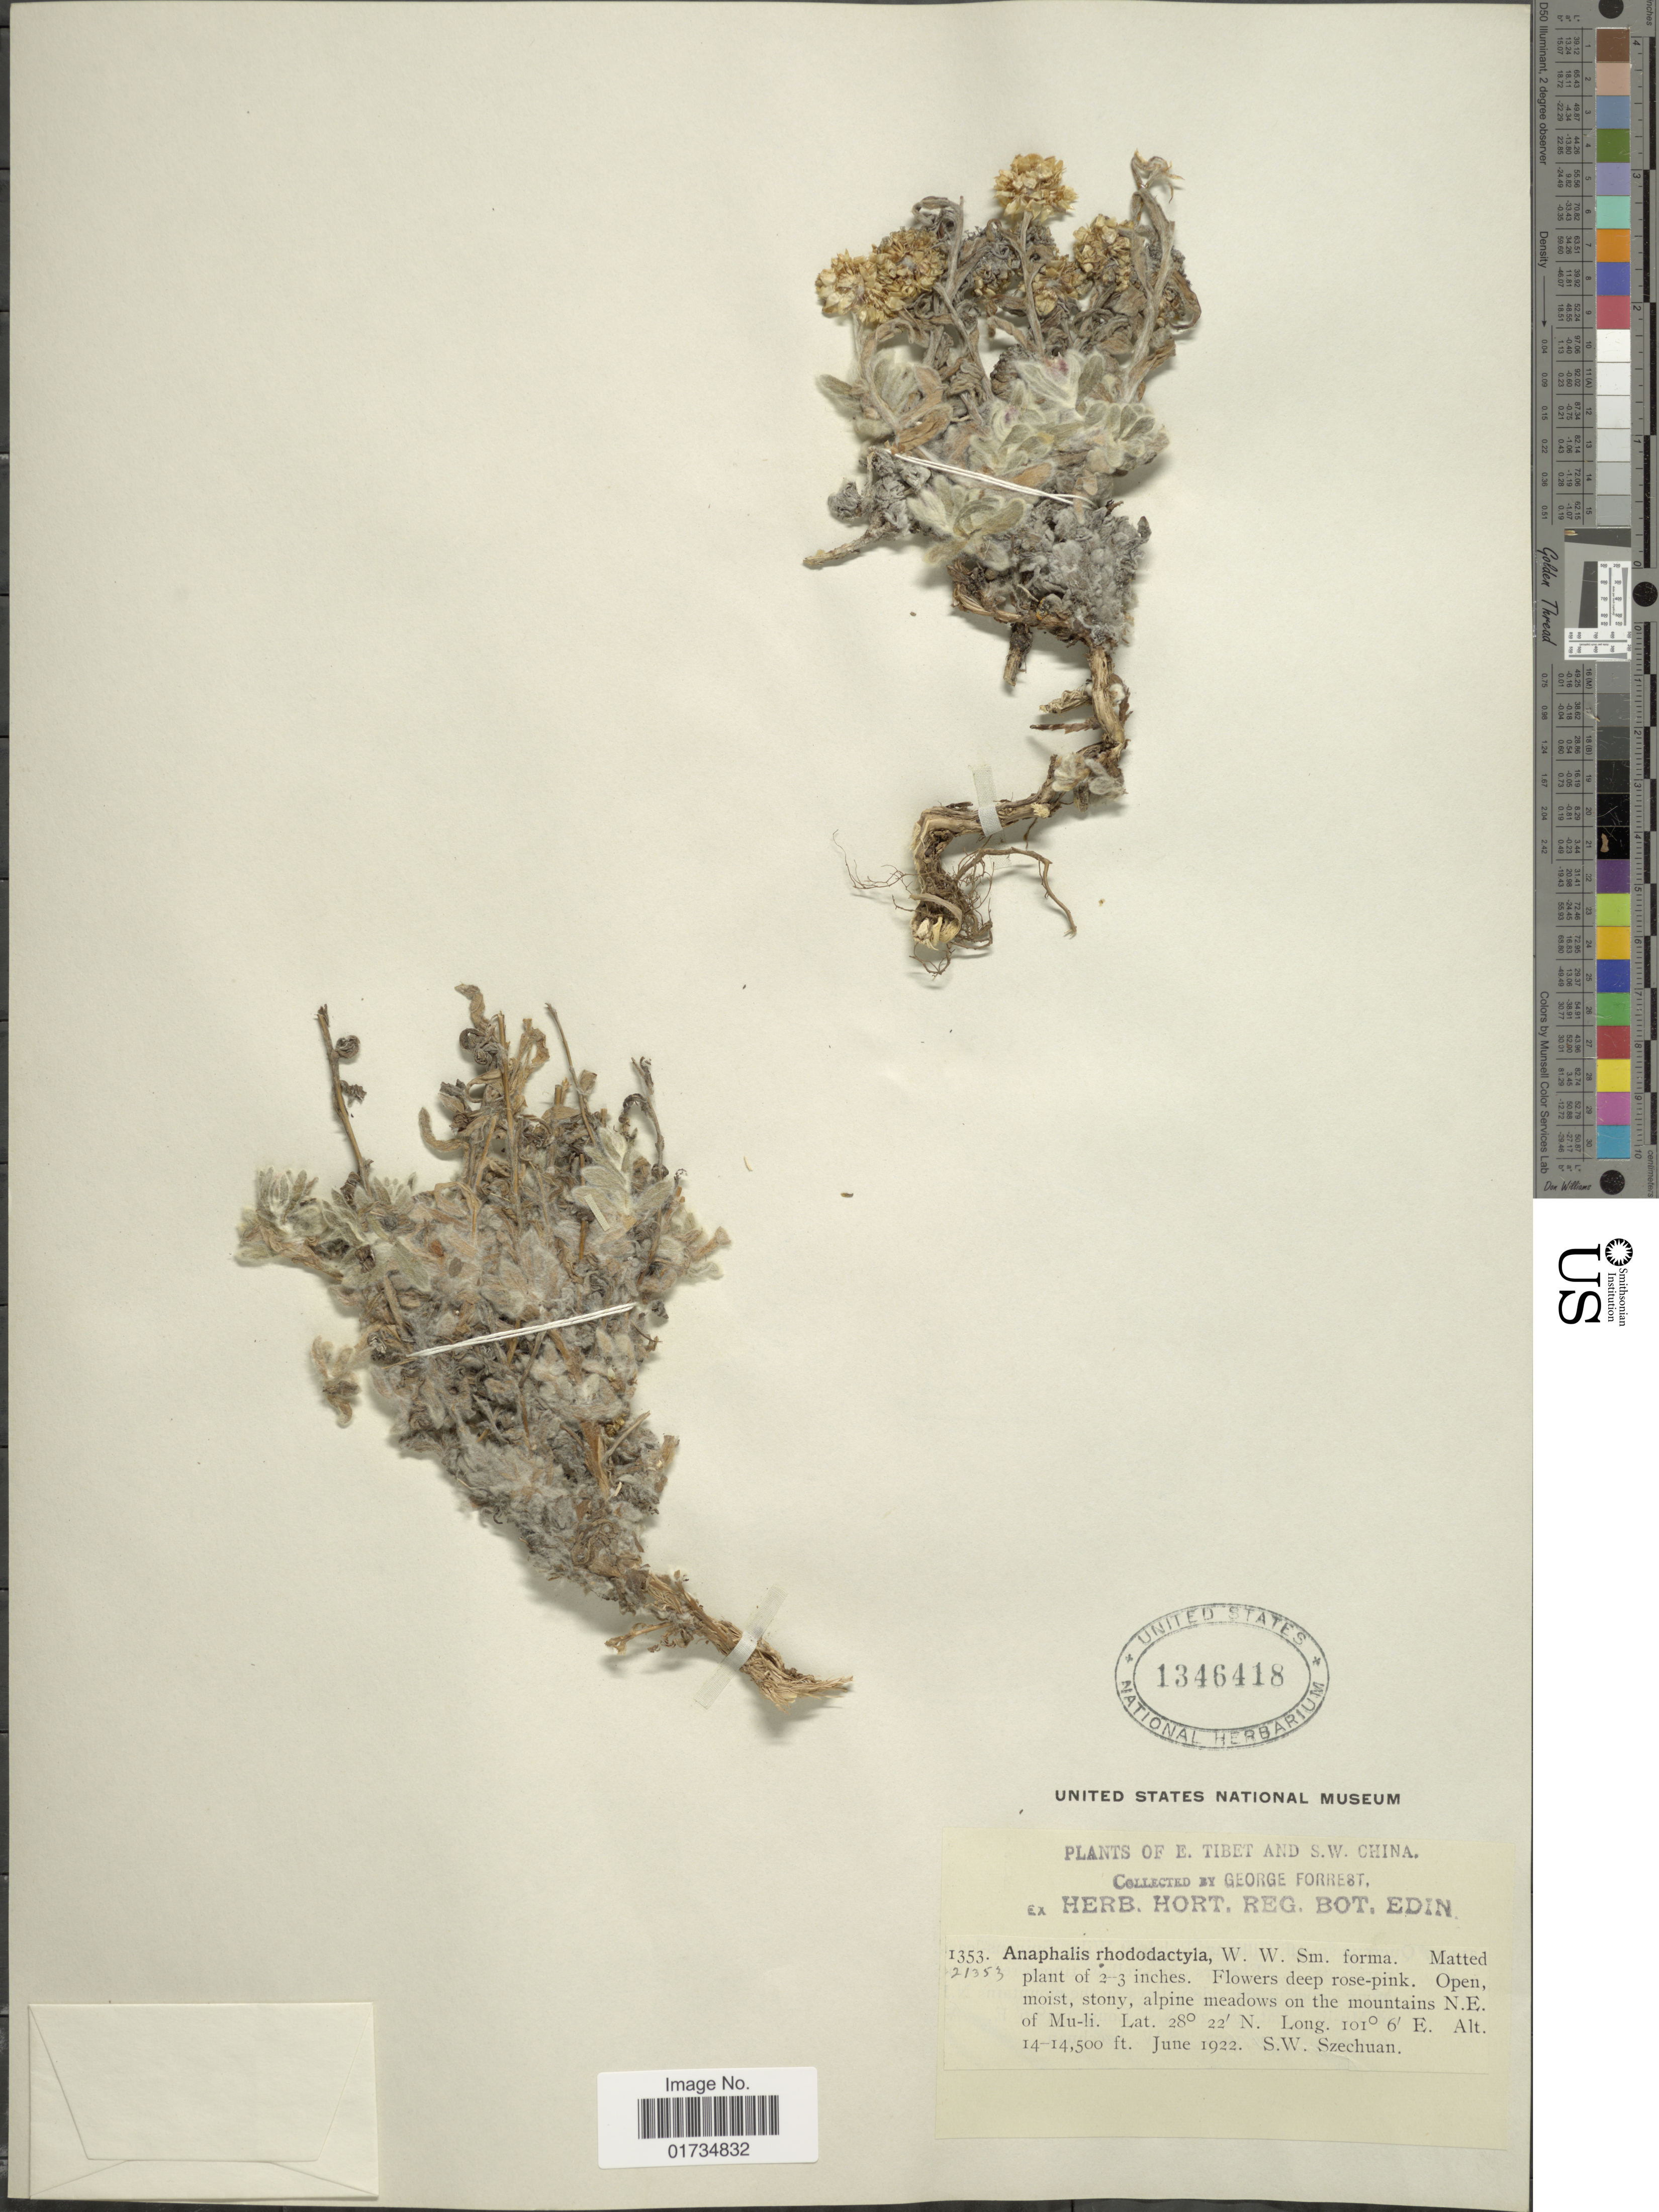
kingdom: Plantae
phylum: Tracheophyta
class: Magnoliopsida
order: Asterales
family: Asteraceae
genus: Anaphalis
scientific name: Anaphalis rhododactyla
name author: W.W. Sm.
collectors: G. Forrest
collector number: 1353/21353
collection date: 1922-06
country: China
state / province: Sichuan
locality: Open, moist, stony, alpine meadows on the mountains N. E. of Mu-li. S. W. Szechuan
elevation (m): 4267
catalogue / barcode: US 1346418